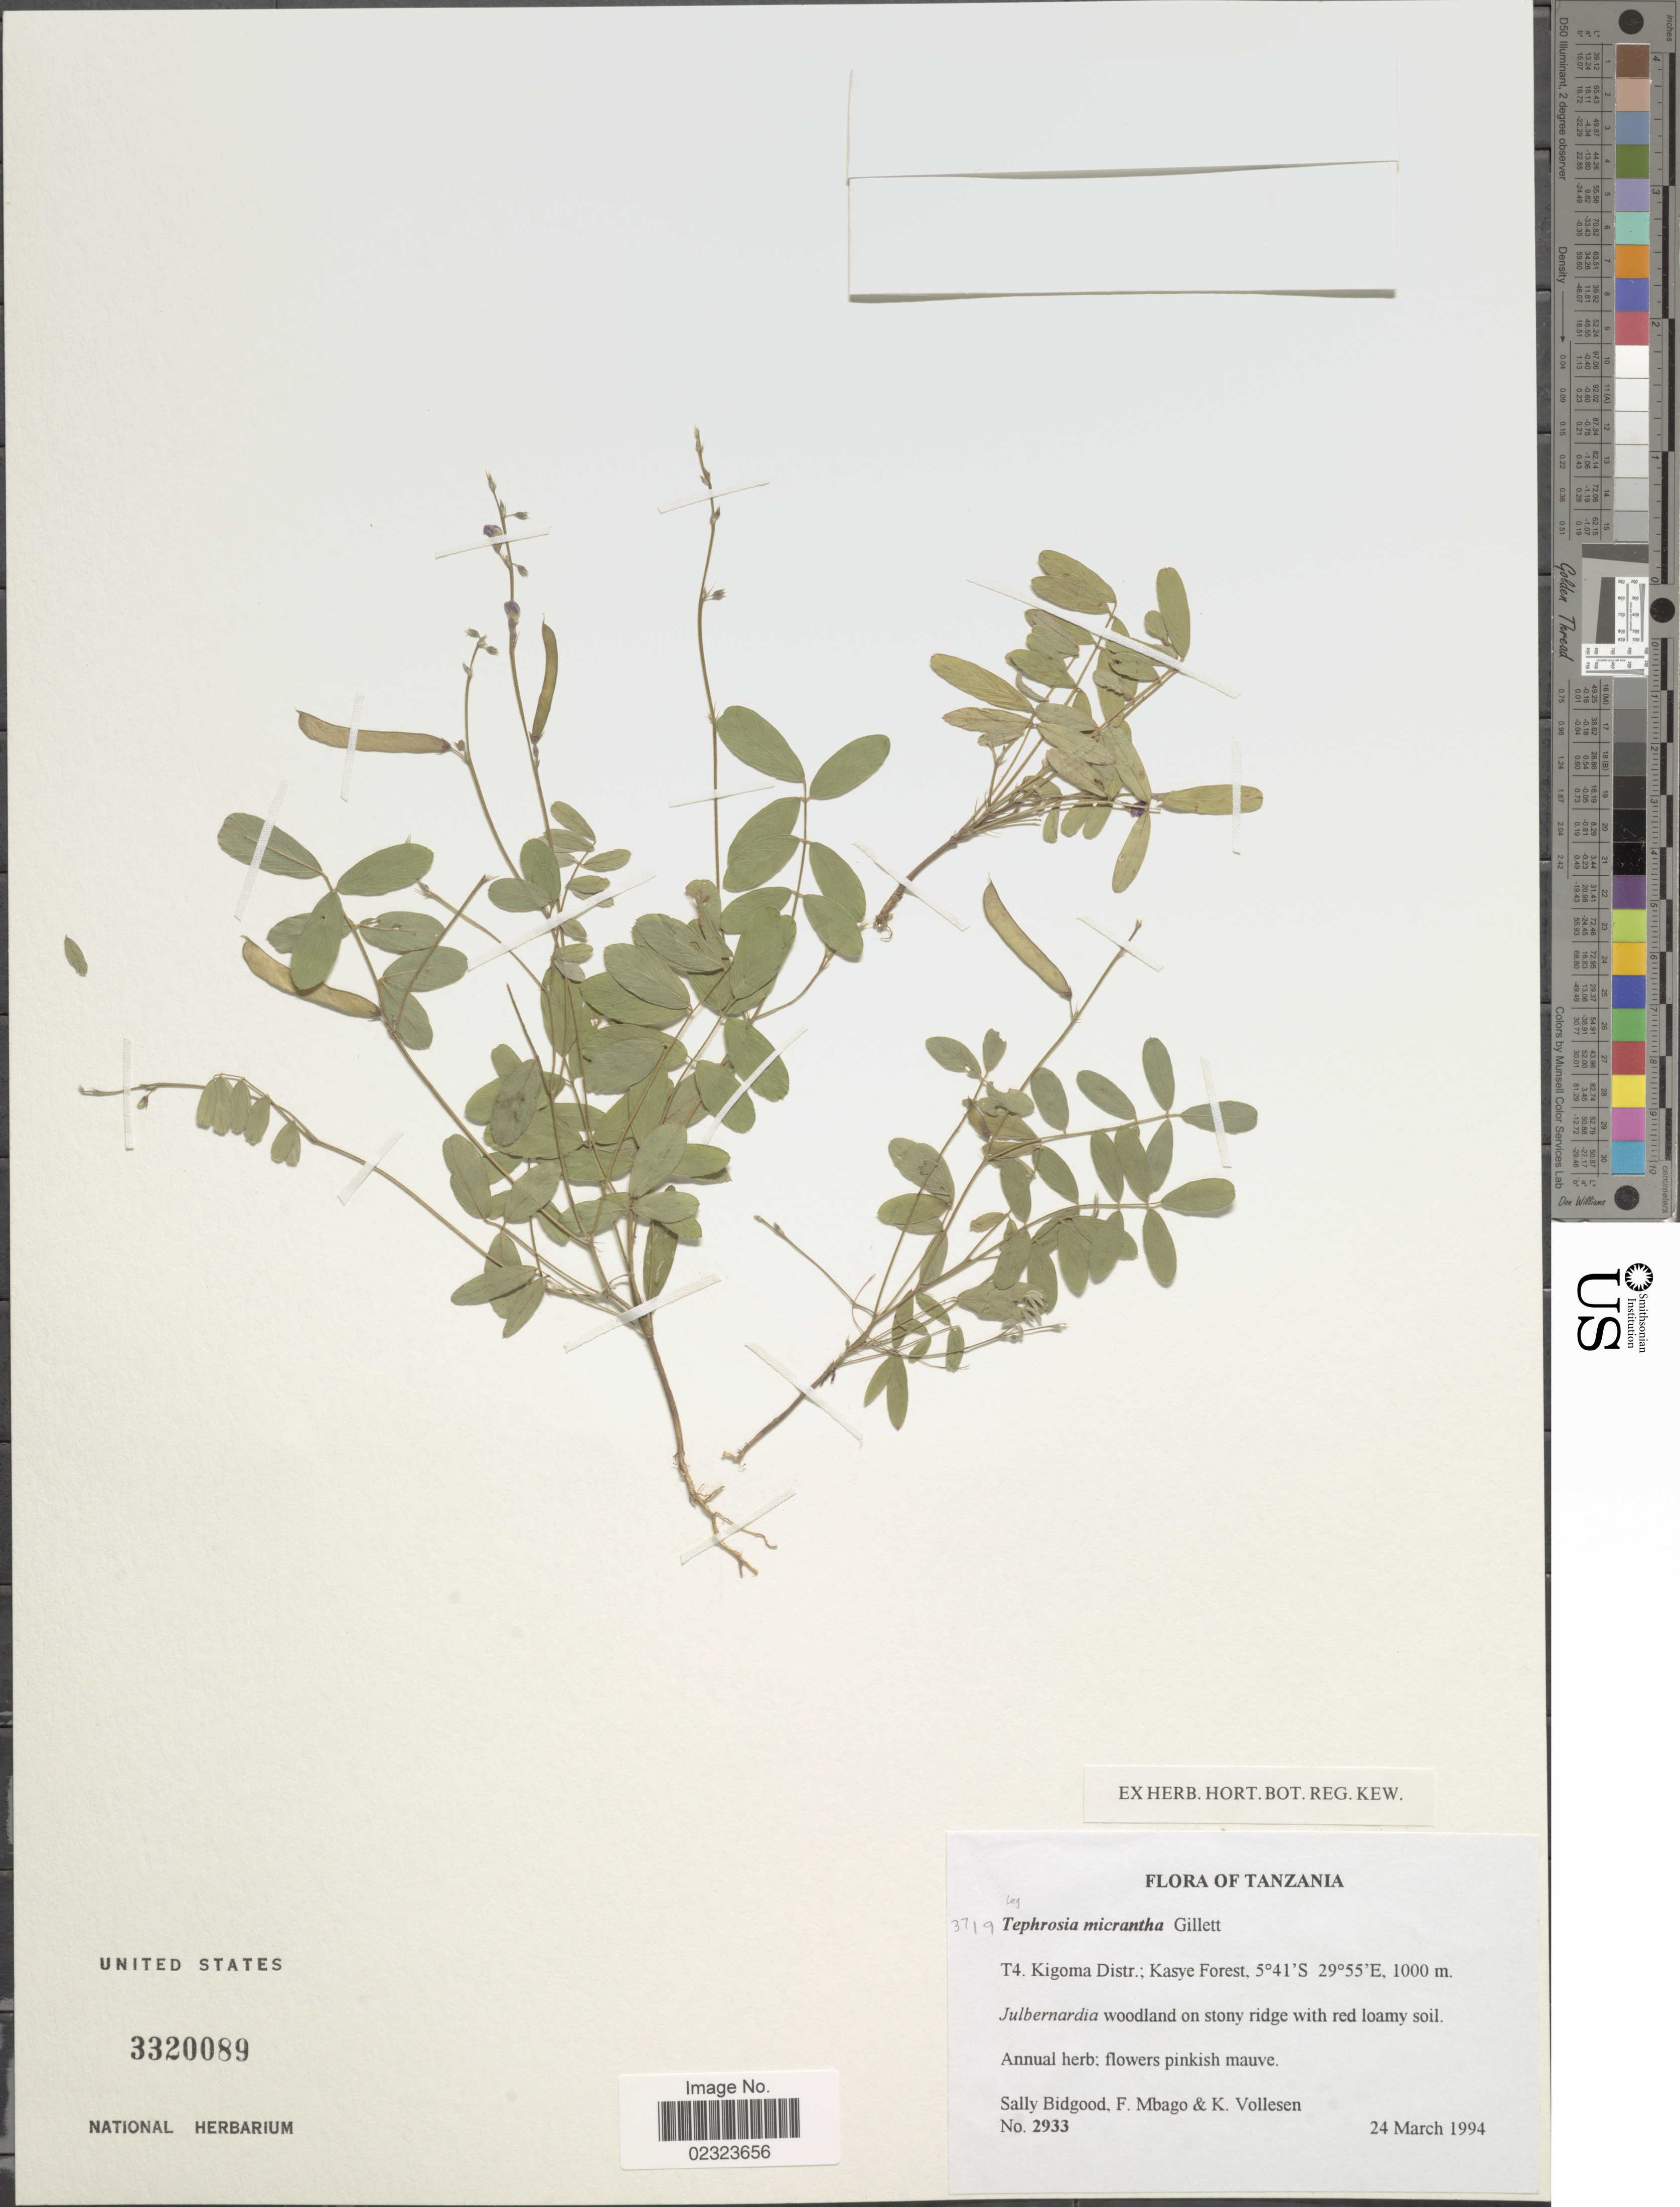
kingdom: Plantae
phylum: Tracheophyta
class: Magnoliopsida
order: Fabales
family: Fabaceae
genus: Tephrosia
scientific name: Tephrosia micrantha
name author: J.B. Gillett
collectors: S. Bidgood, F. Mbago & K. Vollesen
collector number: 2933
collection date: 1994-03-24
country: Tanzania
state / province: Kigoma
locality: T4, Kasye Forest.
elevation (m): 1000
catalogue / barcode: US 3320089